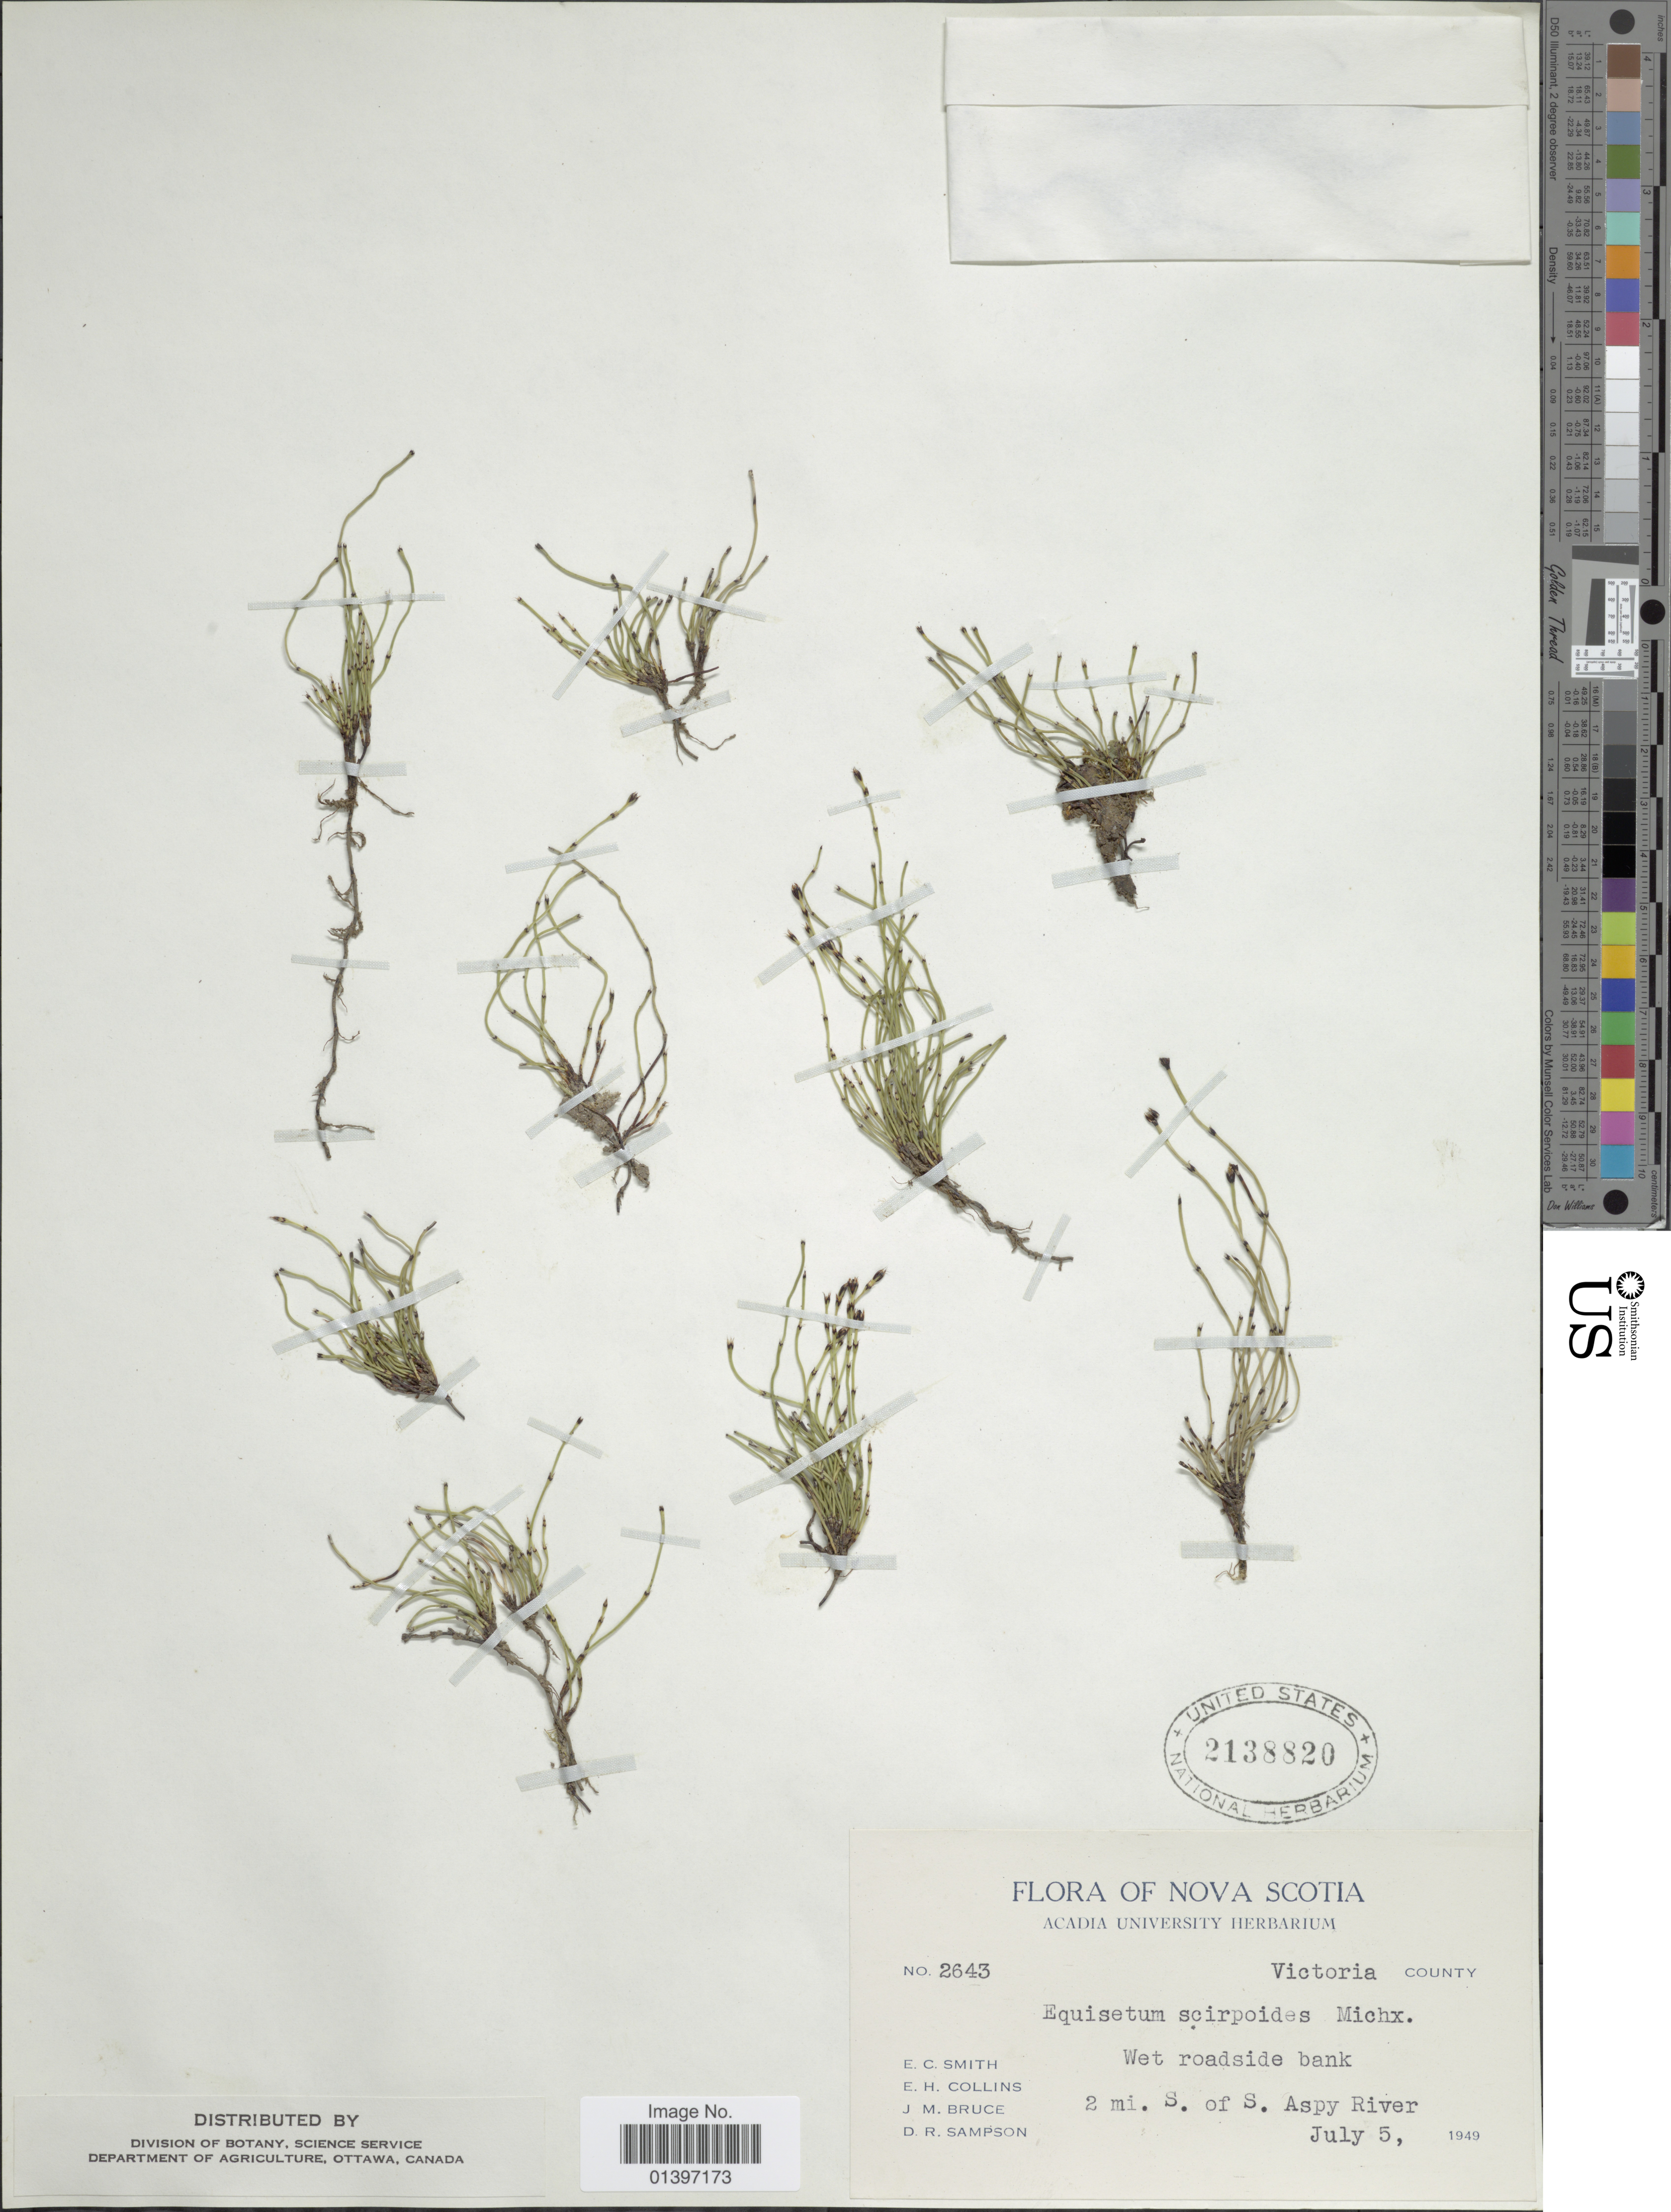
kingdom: Plantae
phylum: Tracheophyta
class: Polypodiopsida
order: Equisetales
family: Equisetaceae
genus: Equisetum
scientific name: Equisetum scirpoides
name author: Michx.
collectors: E. Smith, E. Collins, J. Bruce & D. Sampson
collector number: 2643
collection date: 1949-07-05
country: Canada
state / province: Nova Scotia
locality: Victoria County, wet roadside bank, 2mi. S. of S. Aspy river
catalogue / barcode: US 2138820